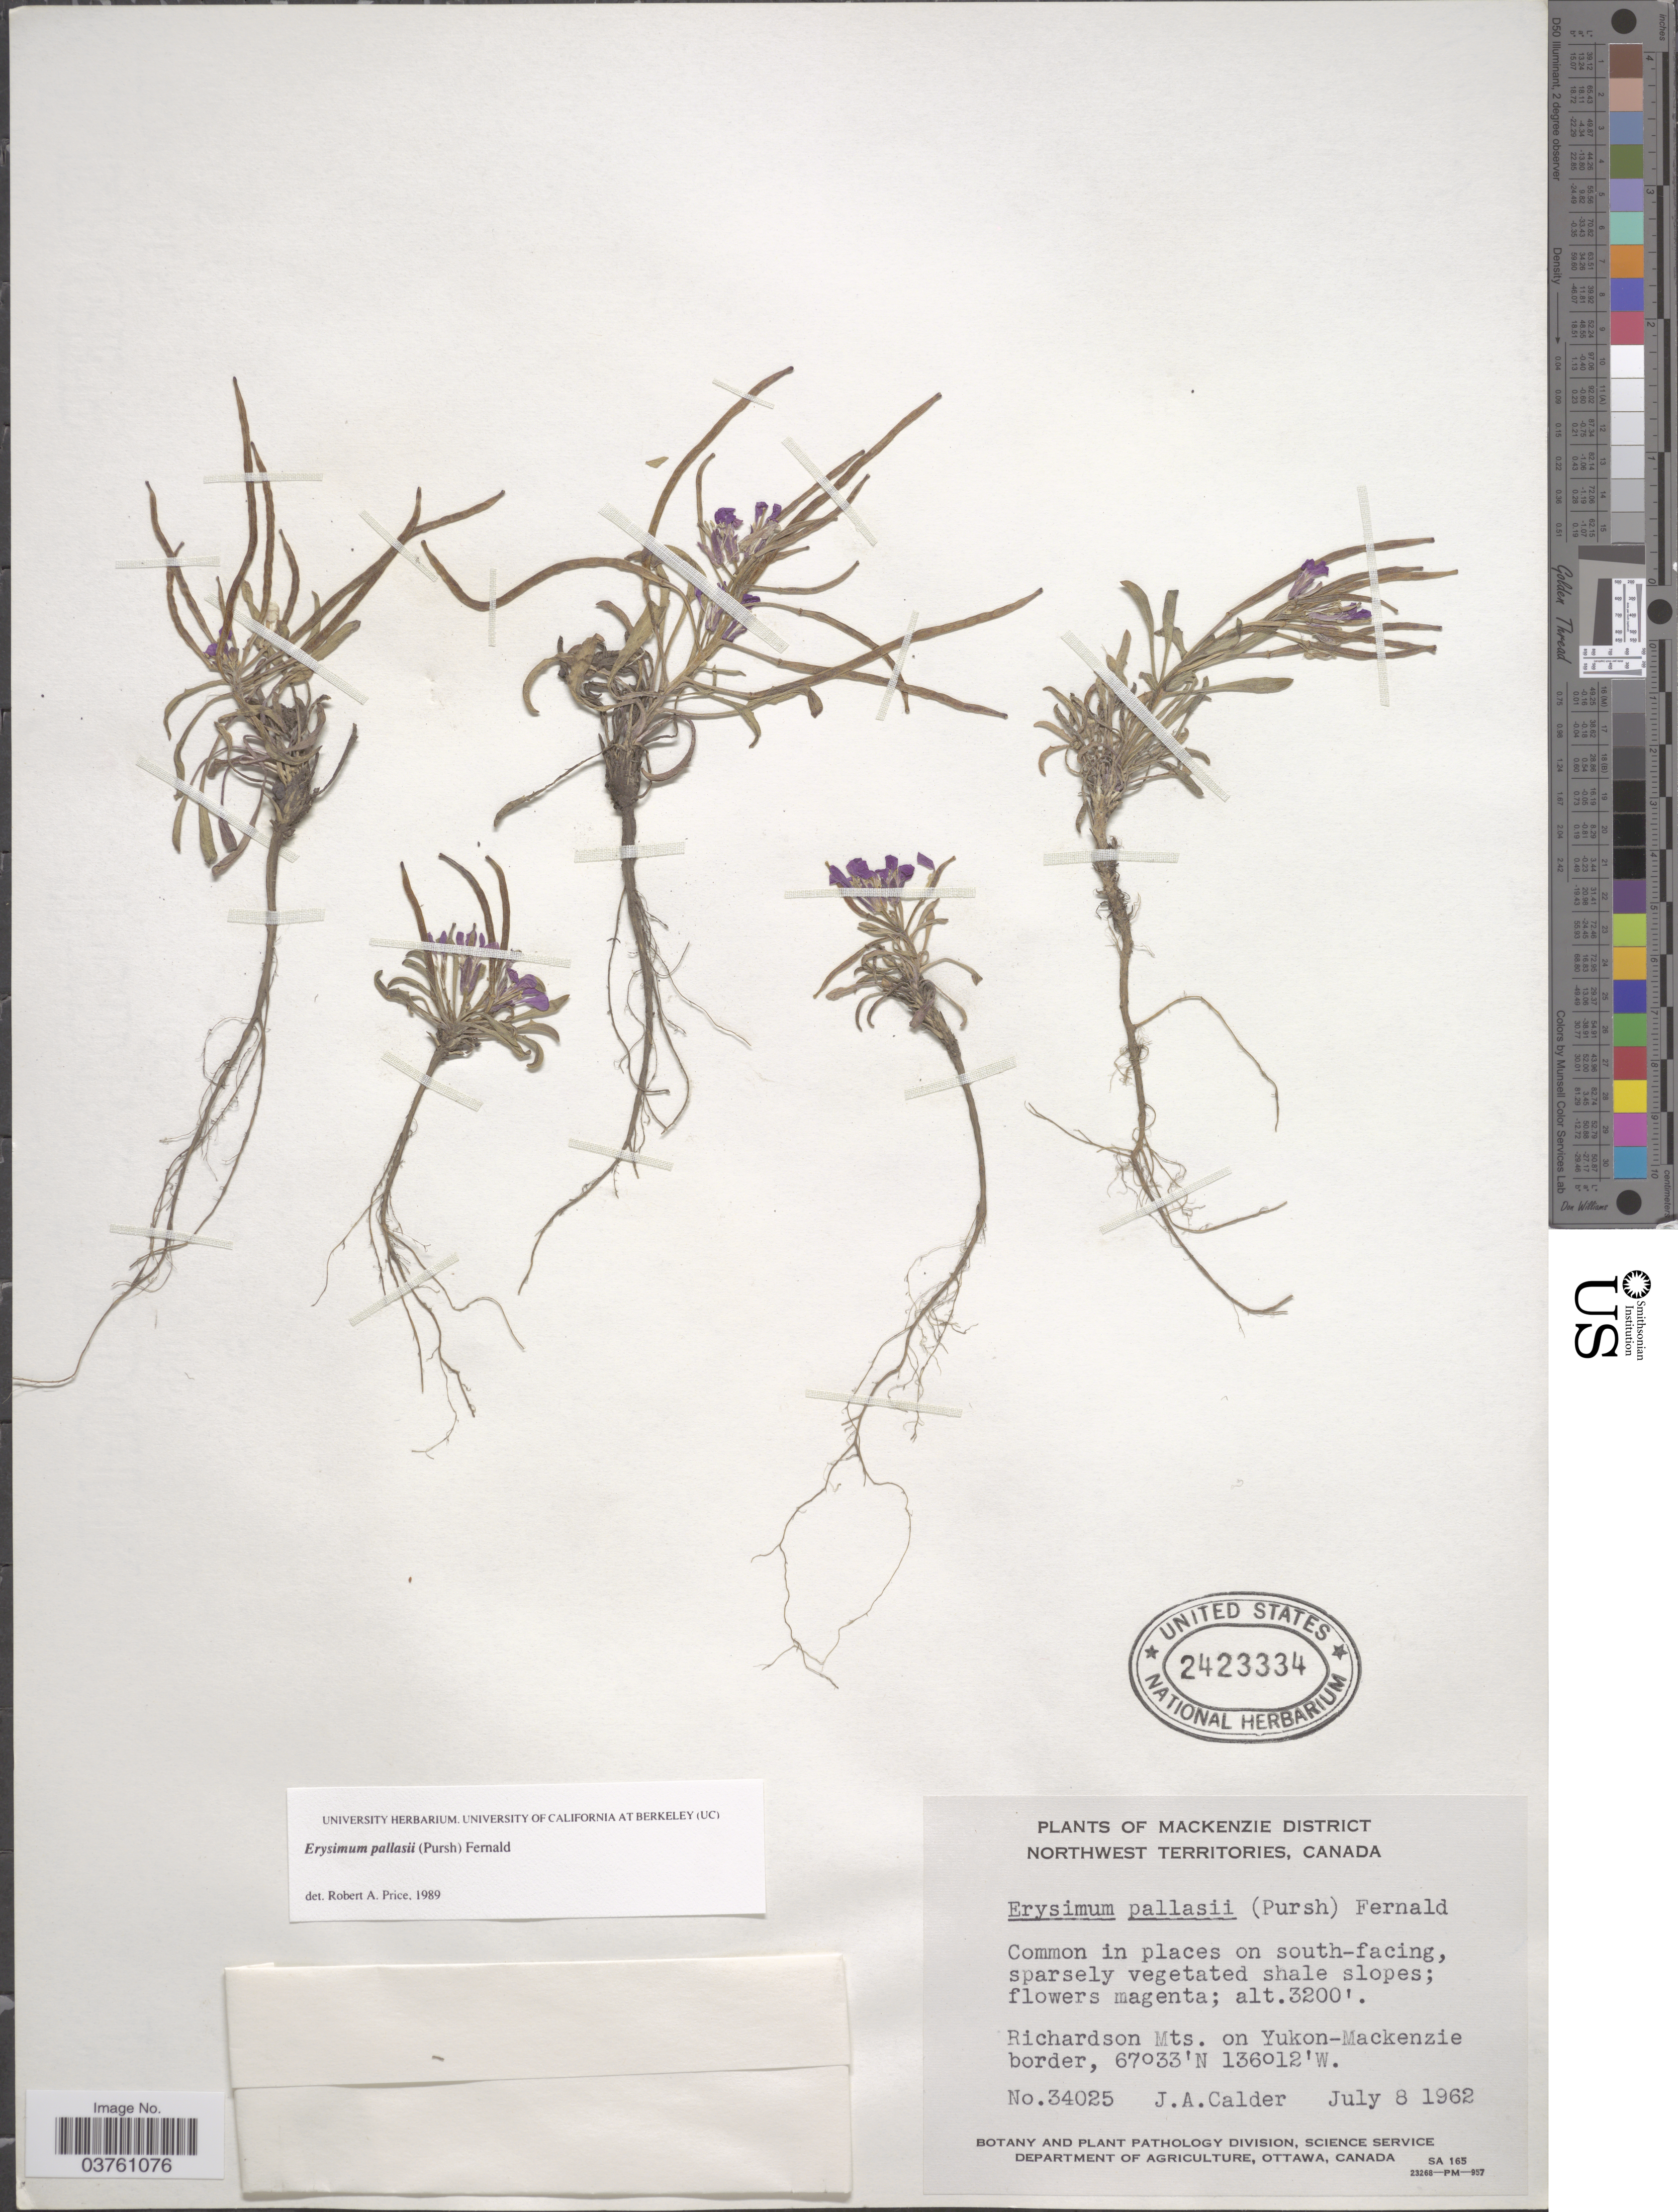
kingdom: Plantae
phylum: Tracheophyta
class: Magnoliopsida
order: Brassicales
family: Brassicaceae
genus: Erysimum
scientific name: Erysimum pallasii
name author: (Pursh) Fernald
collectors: J. A. Calder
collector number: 34025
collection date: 1962-07-08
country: Canada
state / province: Northwest Territories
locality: Mackenzie District. Richardson Mts. on Yukon-Mackenzie border.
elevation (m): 975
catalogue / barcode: US 2423334